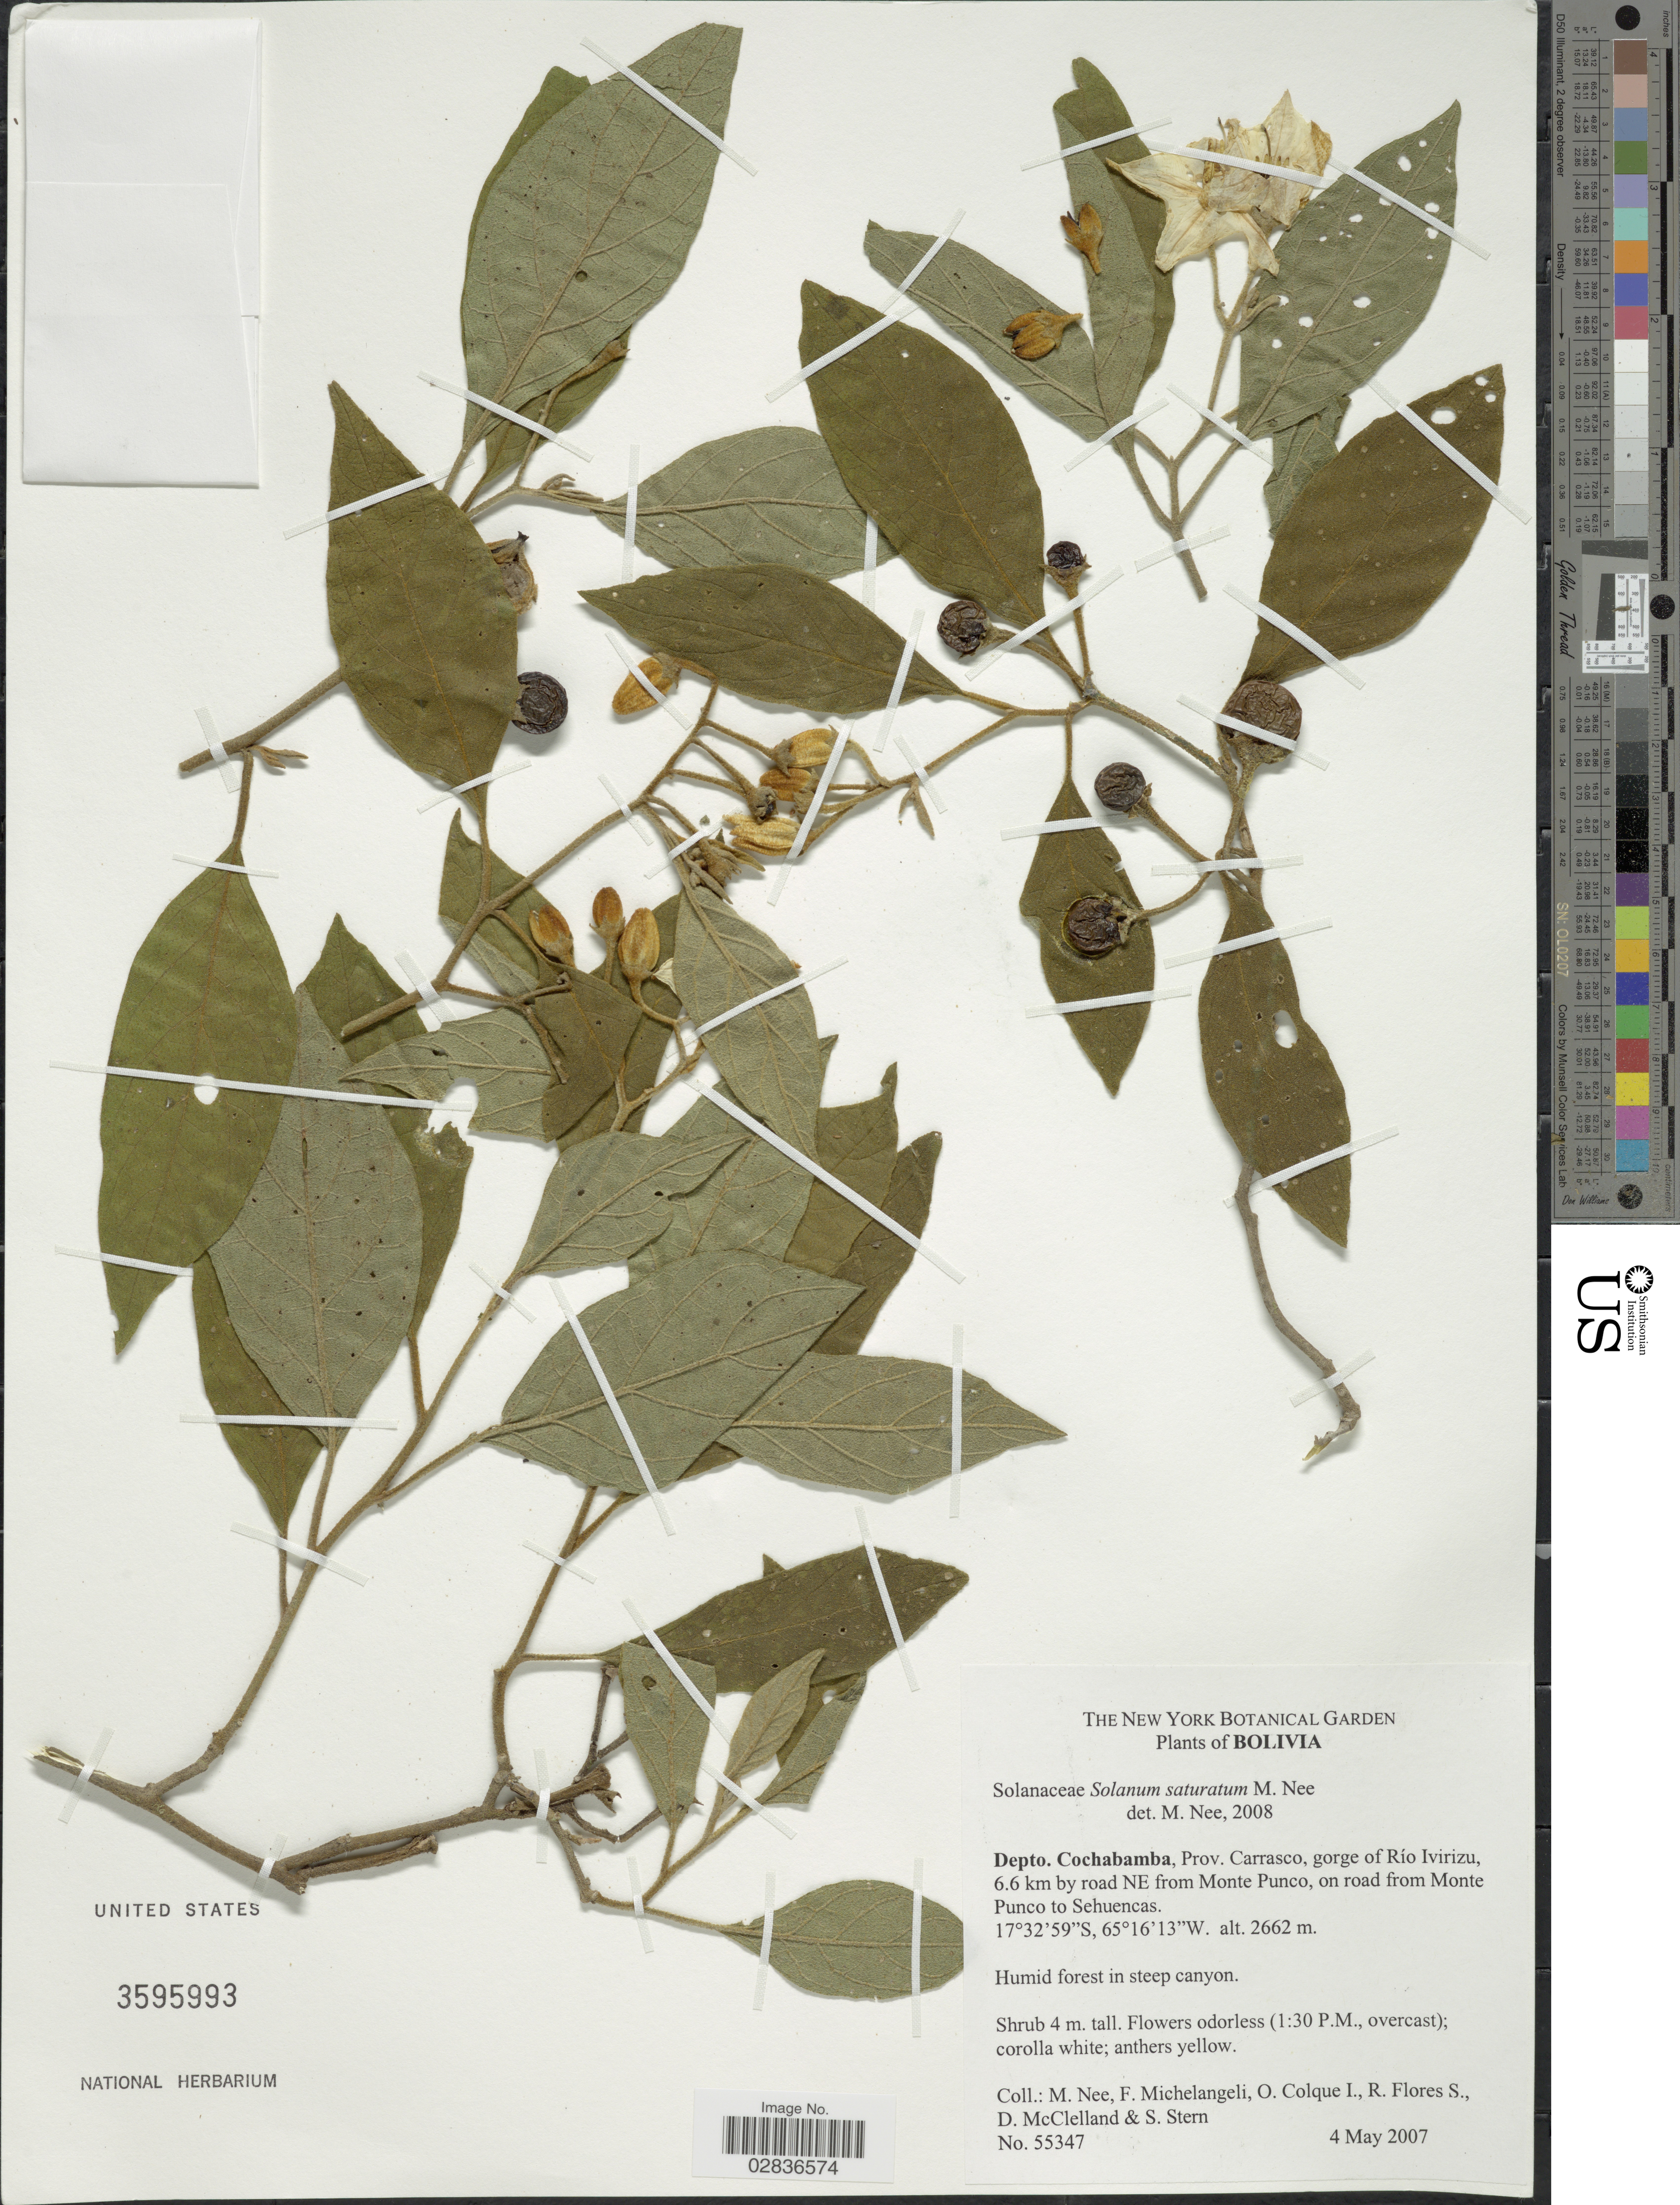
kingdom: Plantae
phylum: Tracheophyta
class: Magnoliopsida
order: Solanales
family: Solanaceae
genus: Solanum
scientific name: Solanum saturatum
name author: M. Nee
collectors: M. Nee, F. Michelangeli, O. Colque, R. Flores S. & et al.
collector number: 55347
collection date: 2007-05-04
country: Bolivia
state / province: Cochabamba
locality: Depto. Cochabamba, Prov. Carrasco, gorge of Río Ivirizu, 6.6 km by road NE from Monte Punco, on road from Monte Punco to Sehuencas.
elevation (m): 2662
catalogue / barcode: US 3595993